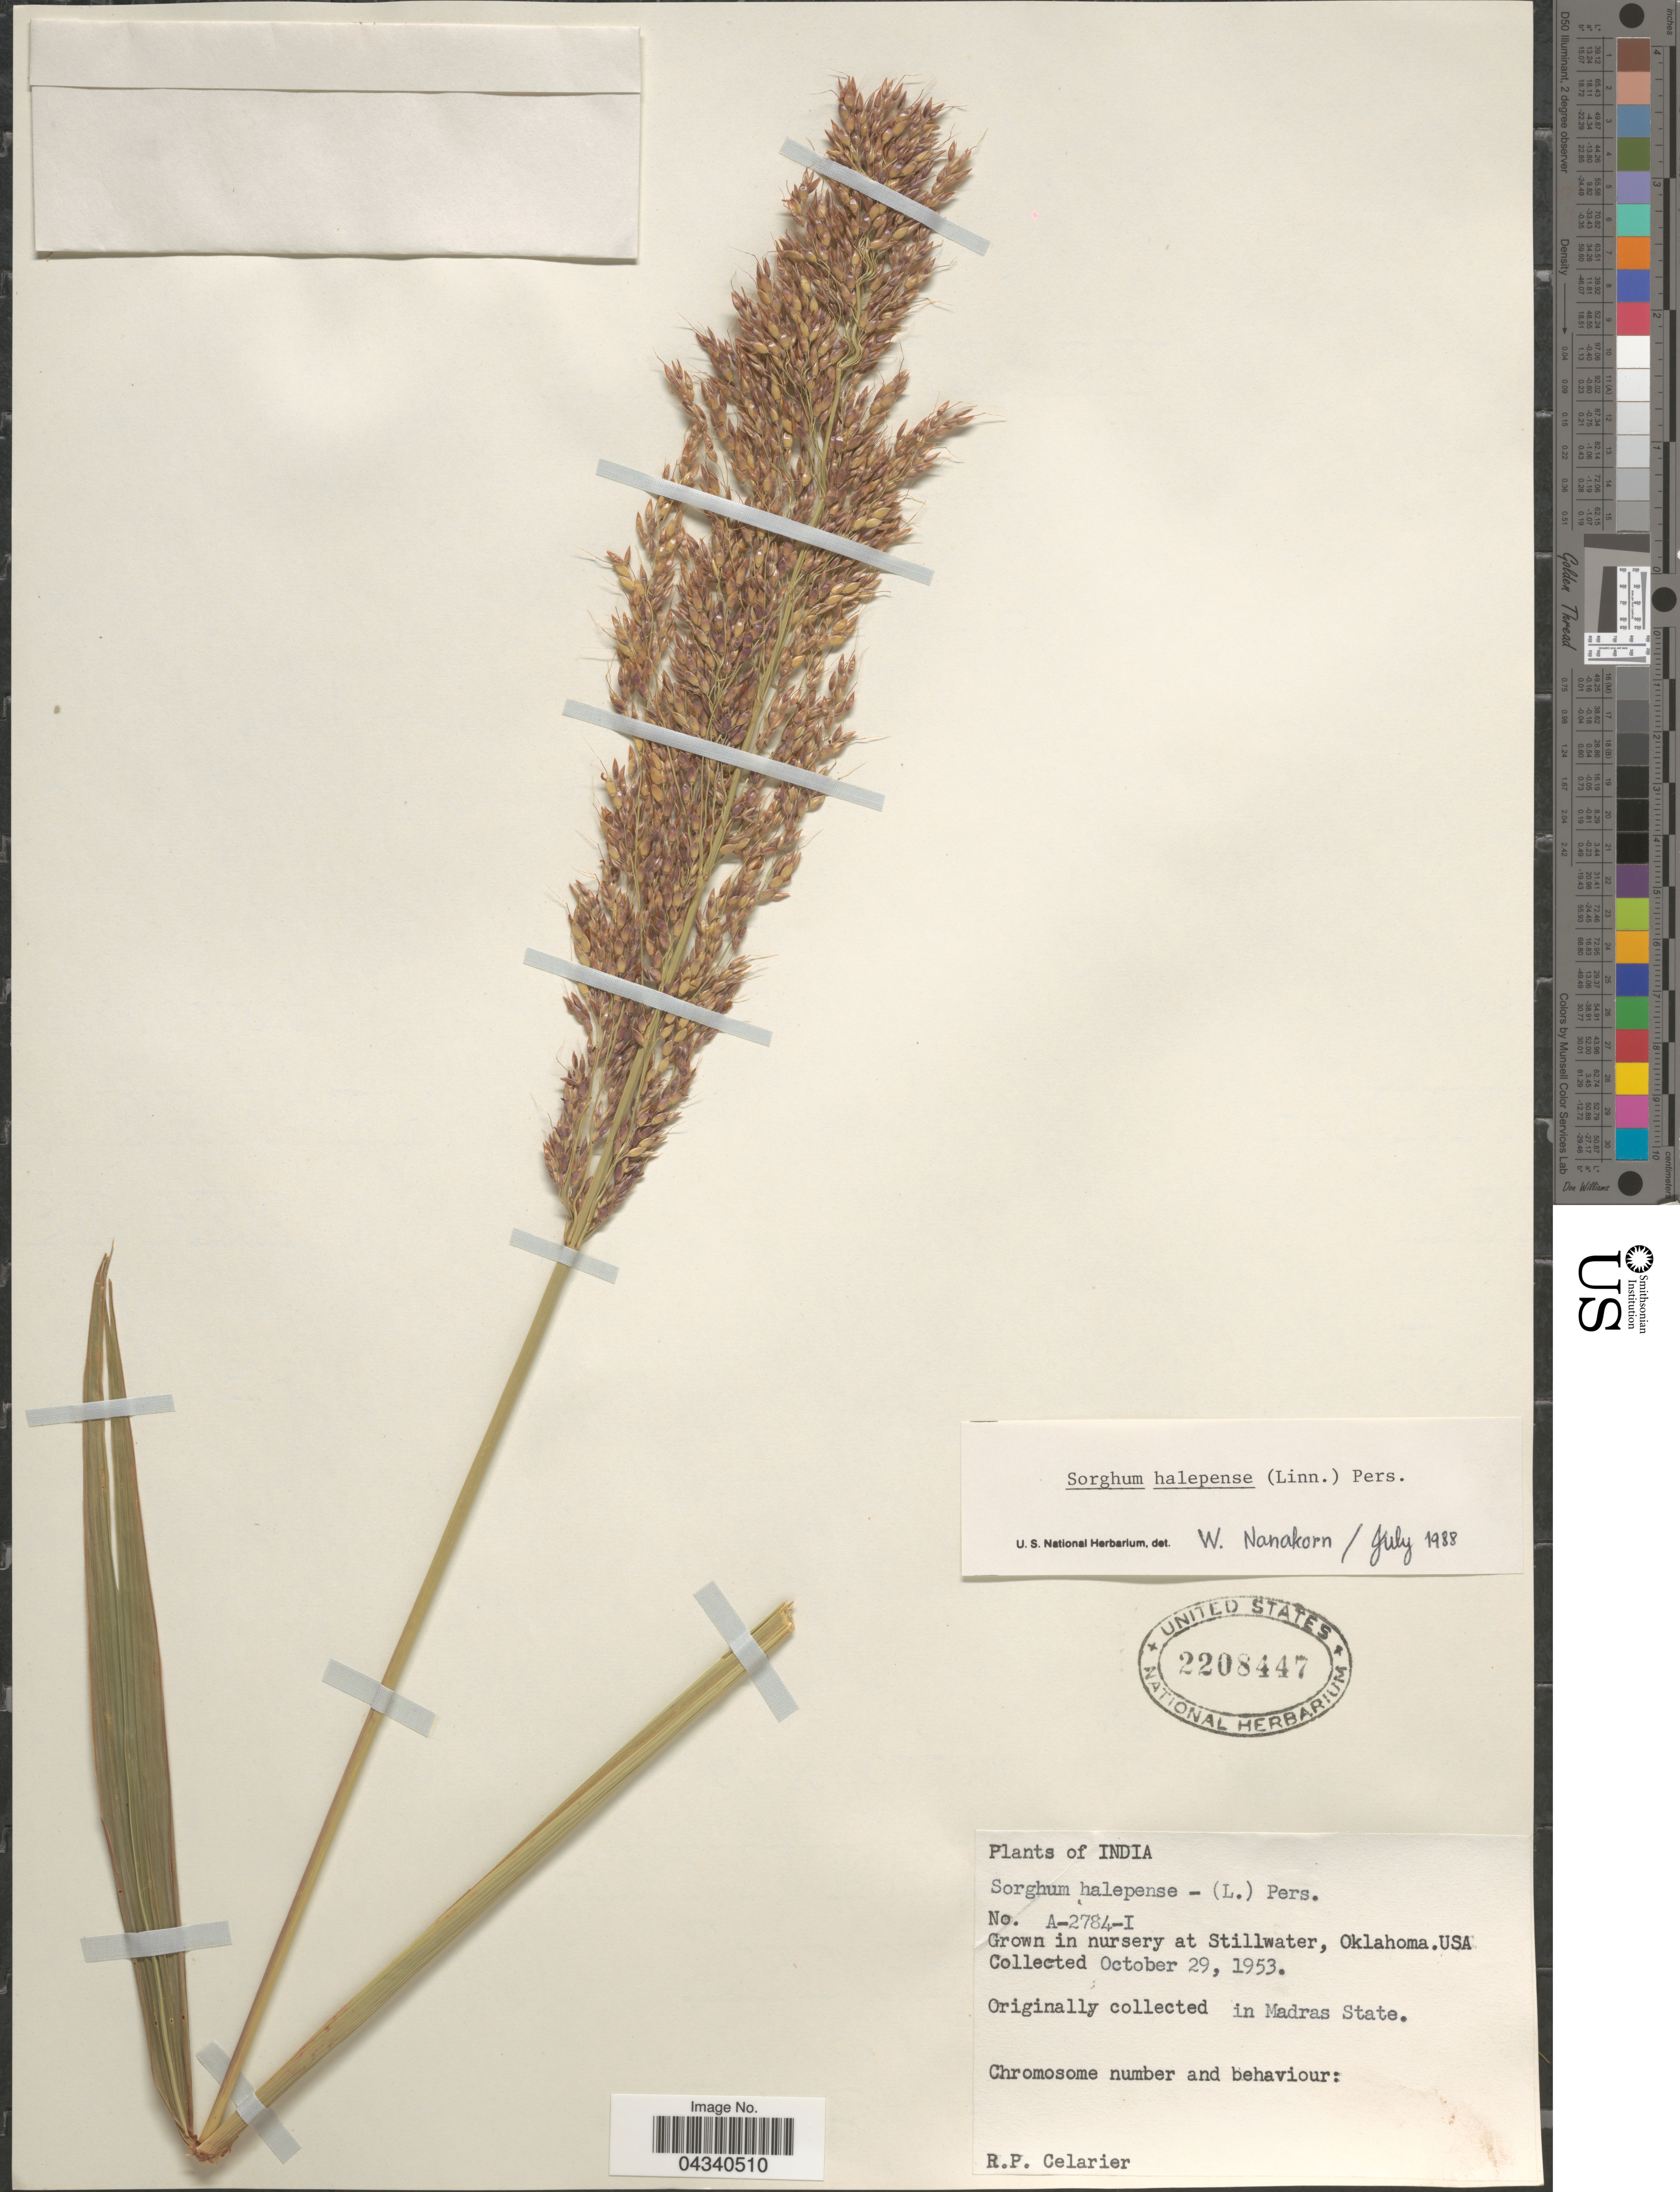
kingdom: Plantae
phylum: Tracheophyta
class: Liliopsida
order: Poales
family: Poaceae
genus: Sorghum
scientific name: Sorghum halepense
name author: (L.) Pers.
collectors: R. Celarier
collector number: A-2784-I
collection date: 1953-10-29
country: United States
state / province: Oklahoma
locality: In nursery at Stillwater.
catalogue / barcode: US 2208447